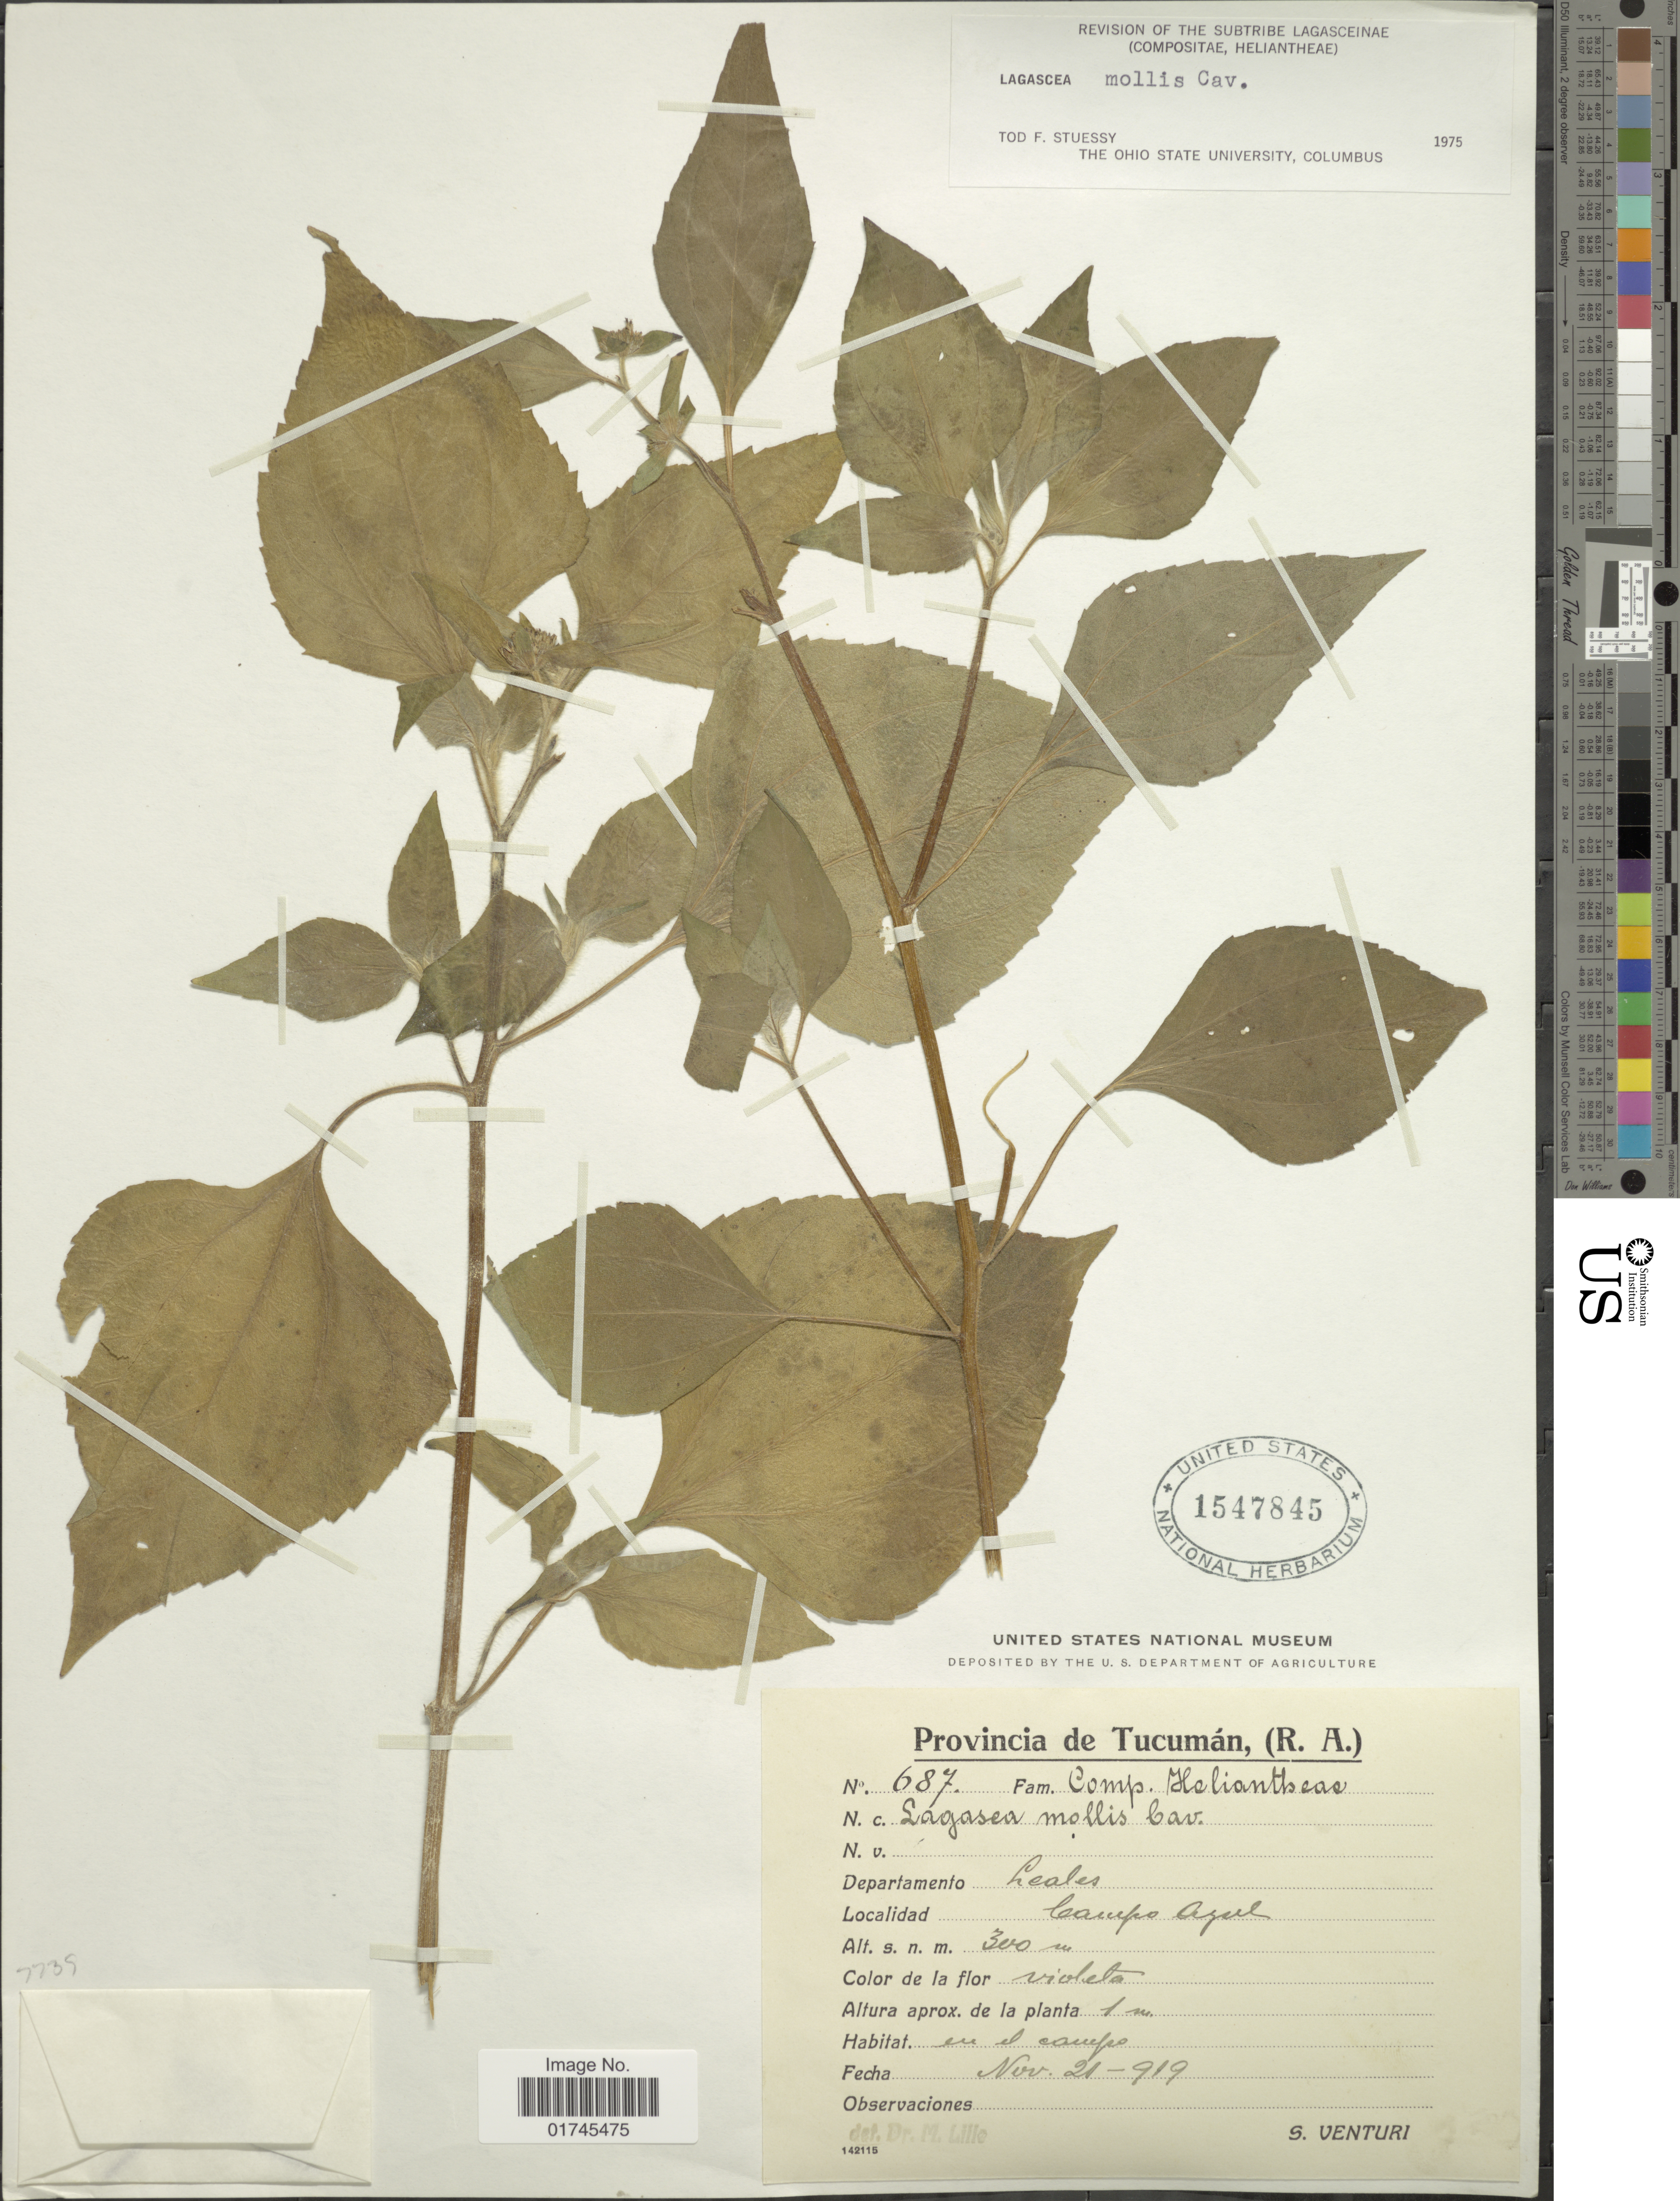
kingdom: Plantae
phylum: Tracheophyta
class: Magnoliopsida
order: Asterales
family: Asteraceae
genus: Lagascea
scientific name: Lagascea mollis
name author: Cav.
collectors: S. Venturi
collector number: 687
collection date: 1919-11-21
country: Argentina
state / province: Tucuman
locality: (R.A.), Departamento Leales, Campo Azul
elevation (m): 300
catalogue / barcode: US 1547845